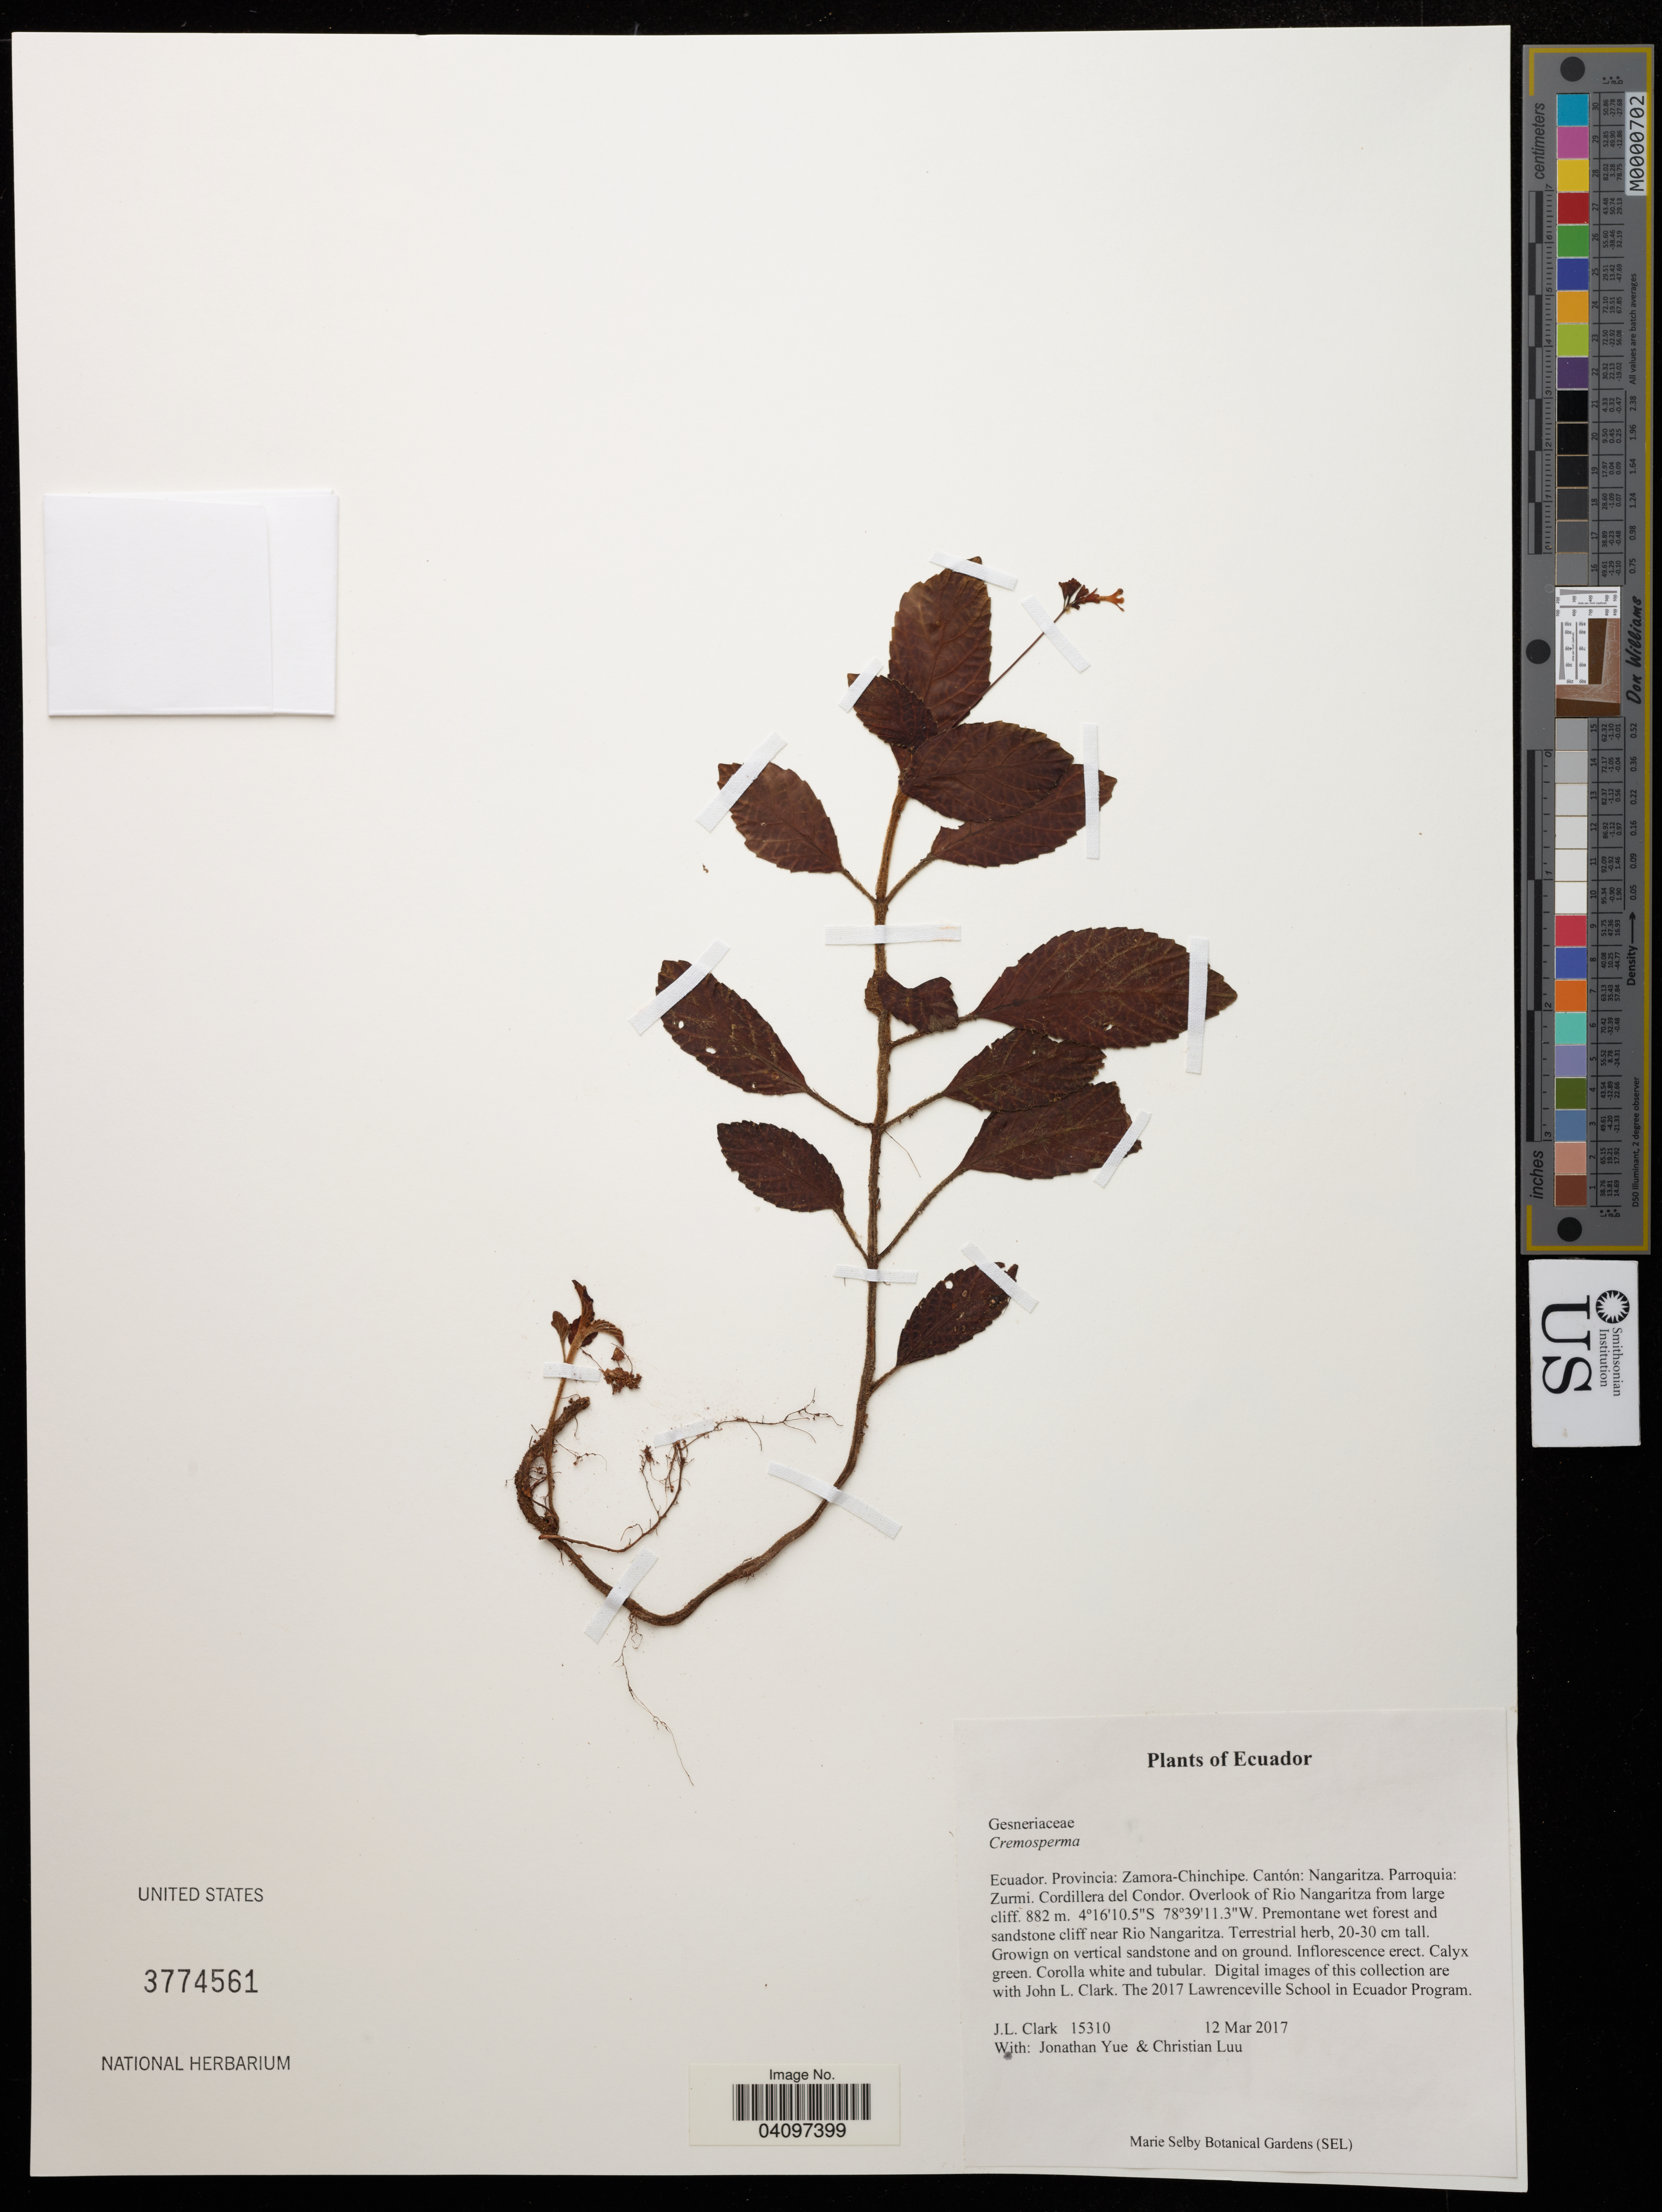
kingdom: Plantae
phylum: Tracheophyta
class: Magnoliopsida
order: Lamiales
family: Gesneriaceae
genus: Cremosperma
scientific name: Cremosperma sp.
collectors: J. Clark, J. Yue & C. Luu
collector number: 15310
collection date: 2017-03-12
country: Ecuador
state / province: Zamora-Chinchipe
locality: Cantón: Nangaritza. Parroquia: Zurmi. Cordillera del Condor. Overlook of Rio Nangaritza from large cliff.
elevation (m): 882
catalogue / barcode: US 3774561